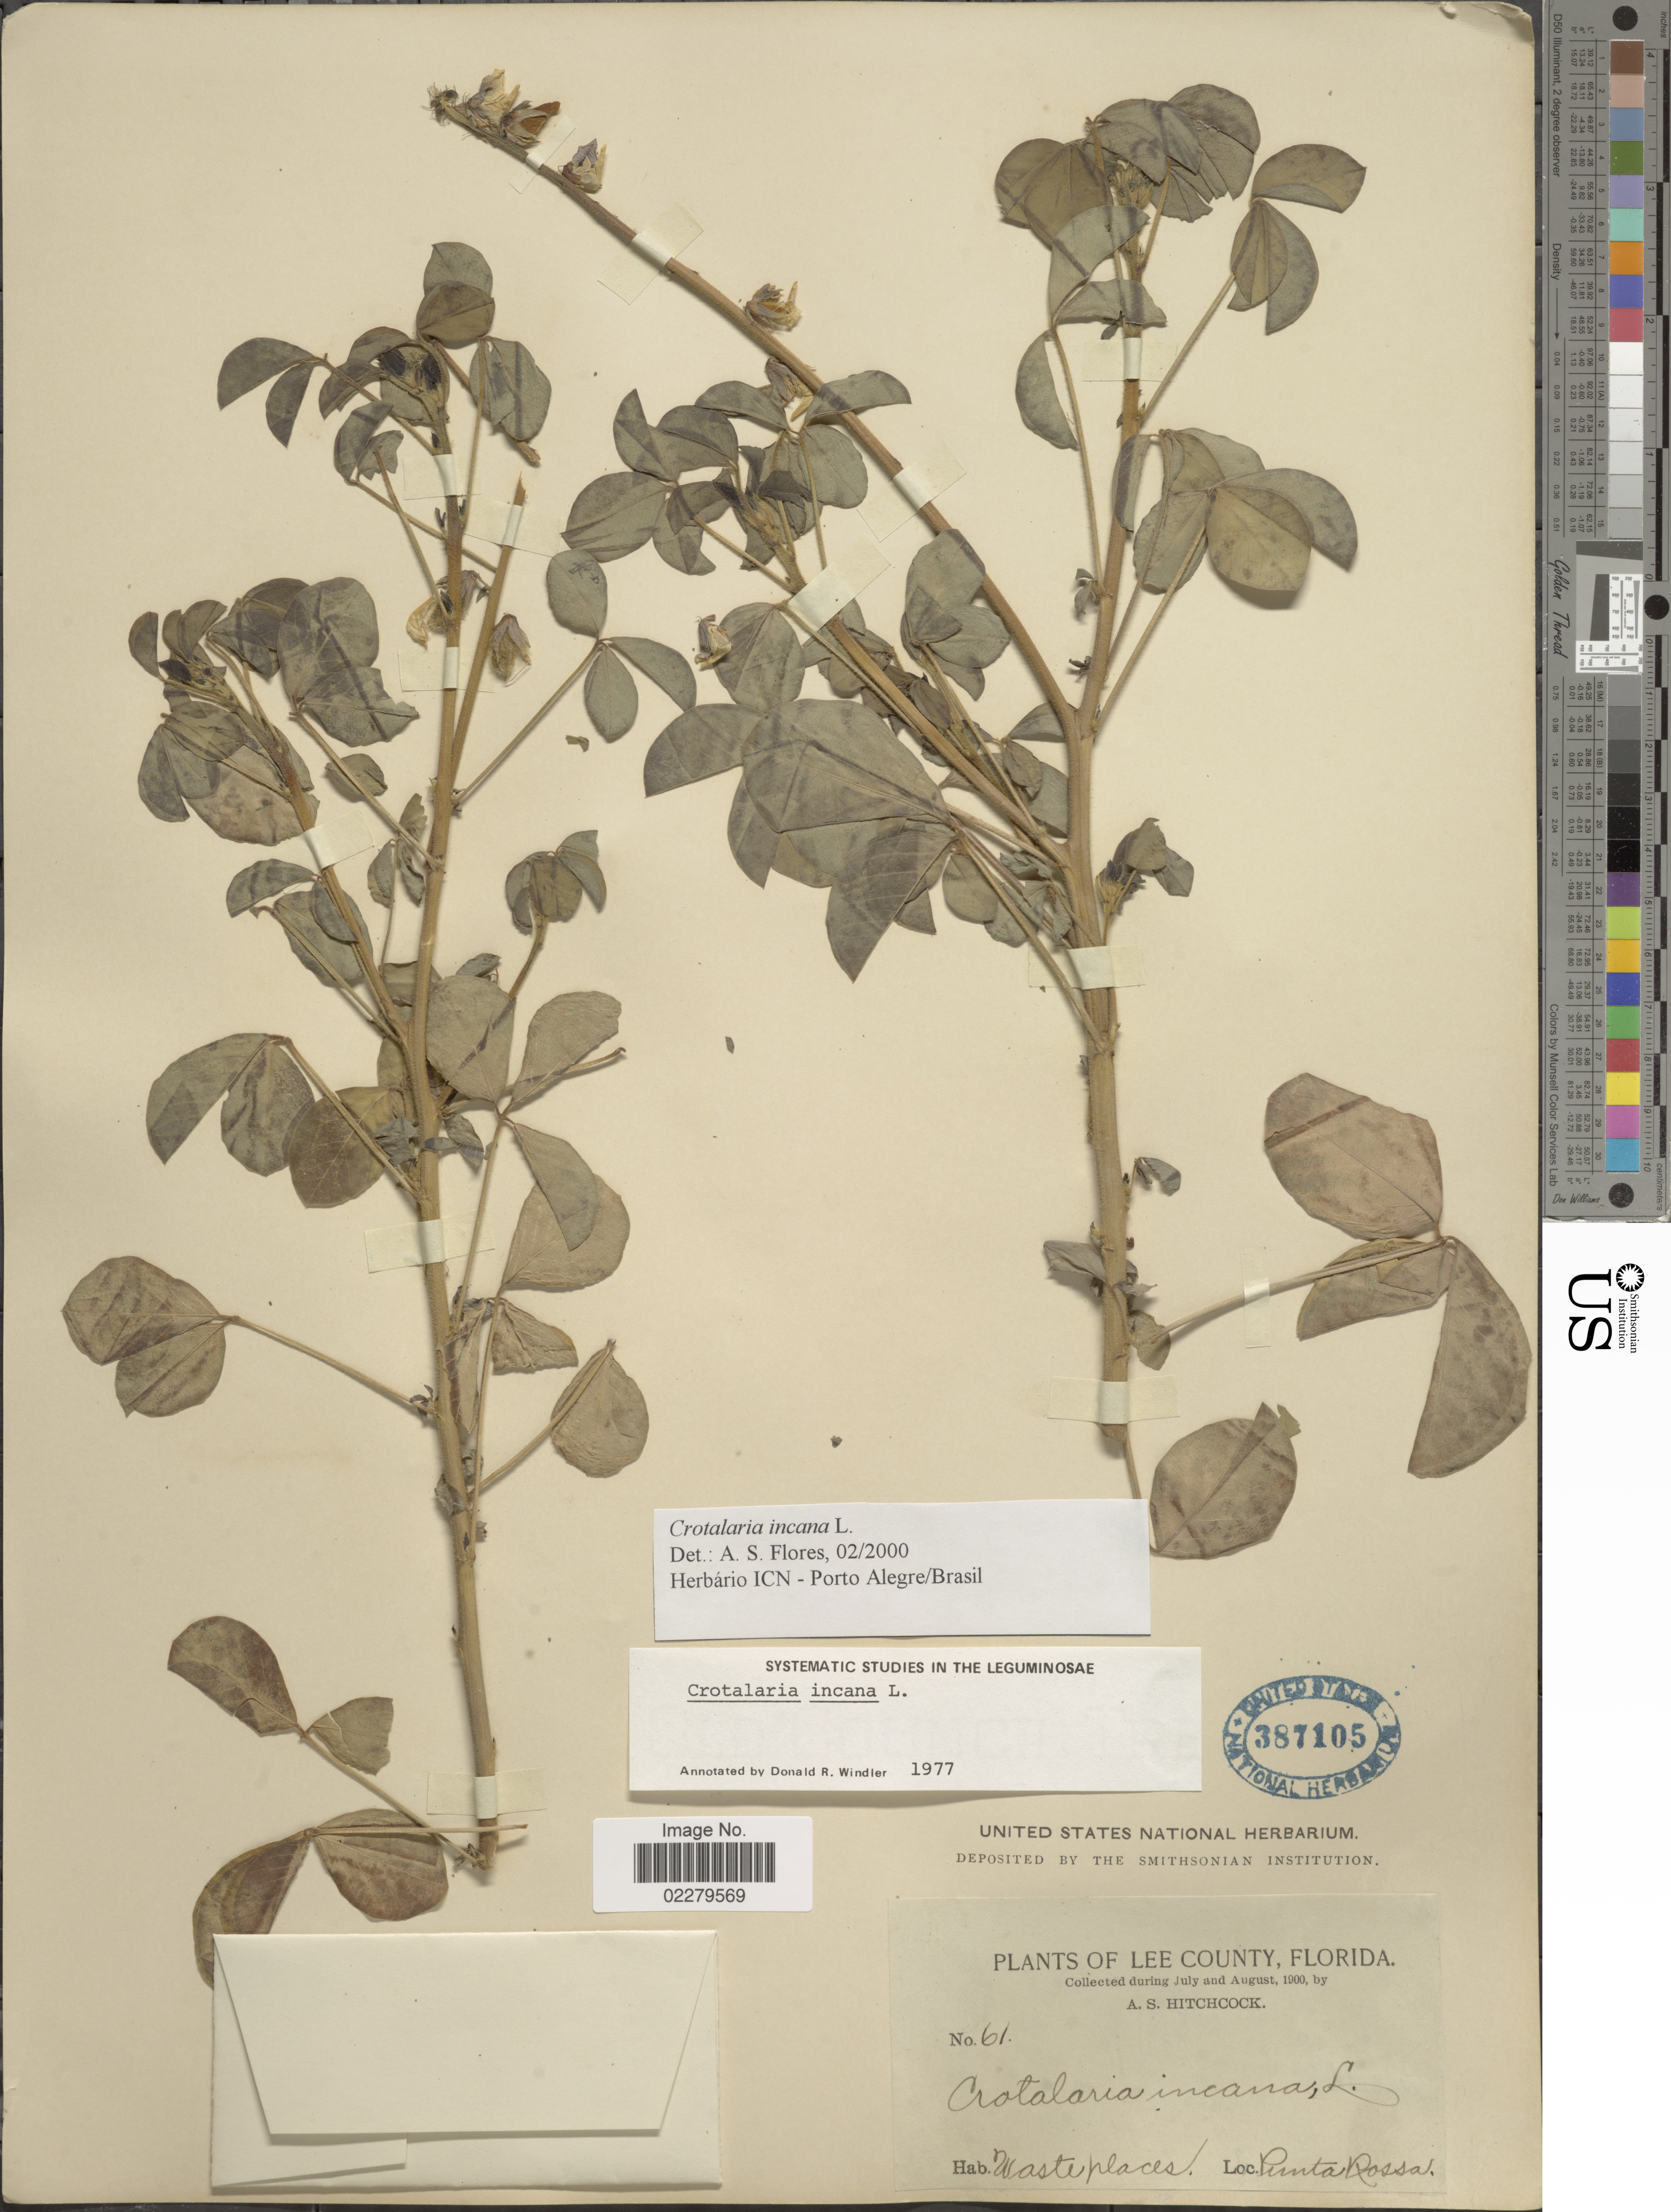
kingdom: Plantae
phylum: Tracheophyta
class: Magnoliopsida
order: Fabales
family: Fabaceae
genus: Crotalaria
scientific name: Crotalaria incana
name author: L.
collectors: A. S. Hitchcock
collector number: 61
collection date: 1900-07/1900-08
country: United States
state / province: Texas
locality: Lee County. Waste places. Punta Rossa.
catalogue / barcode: US 387105